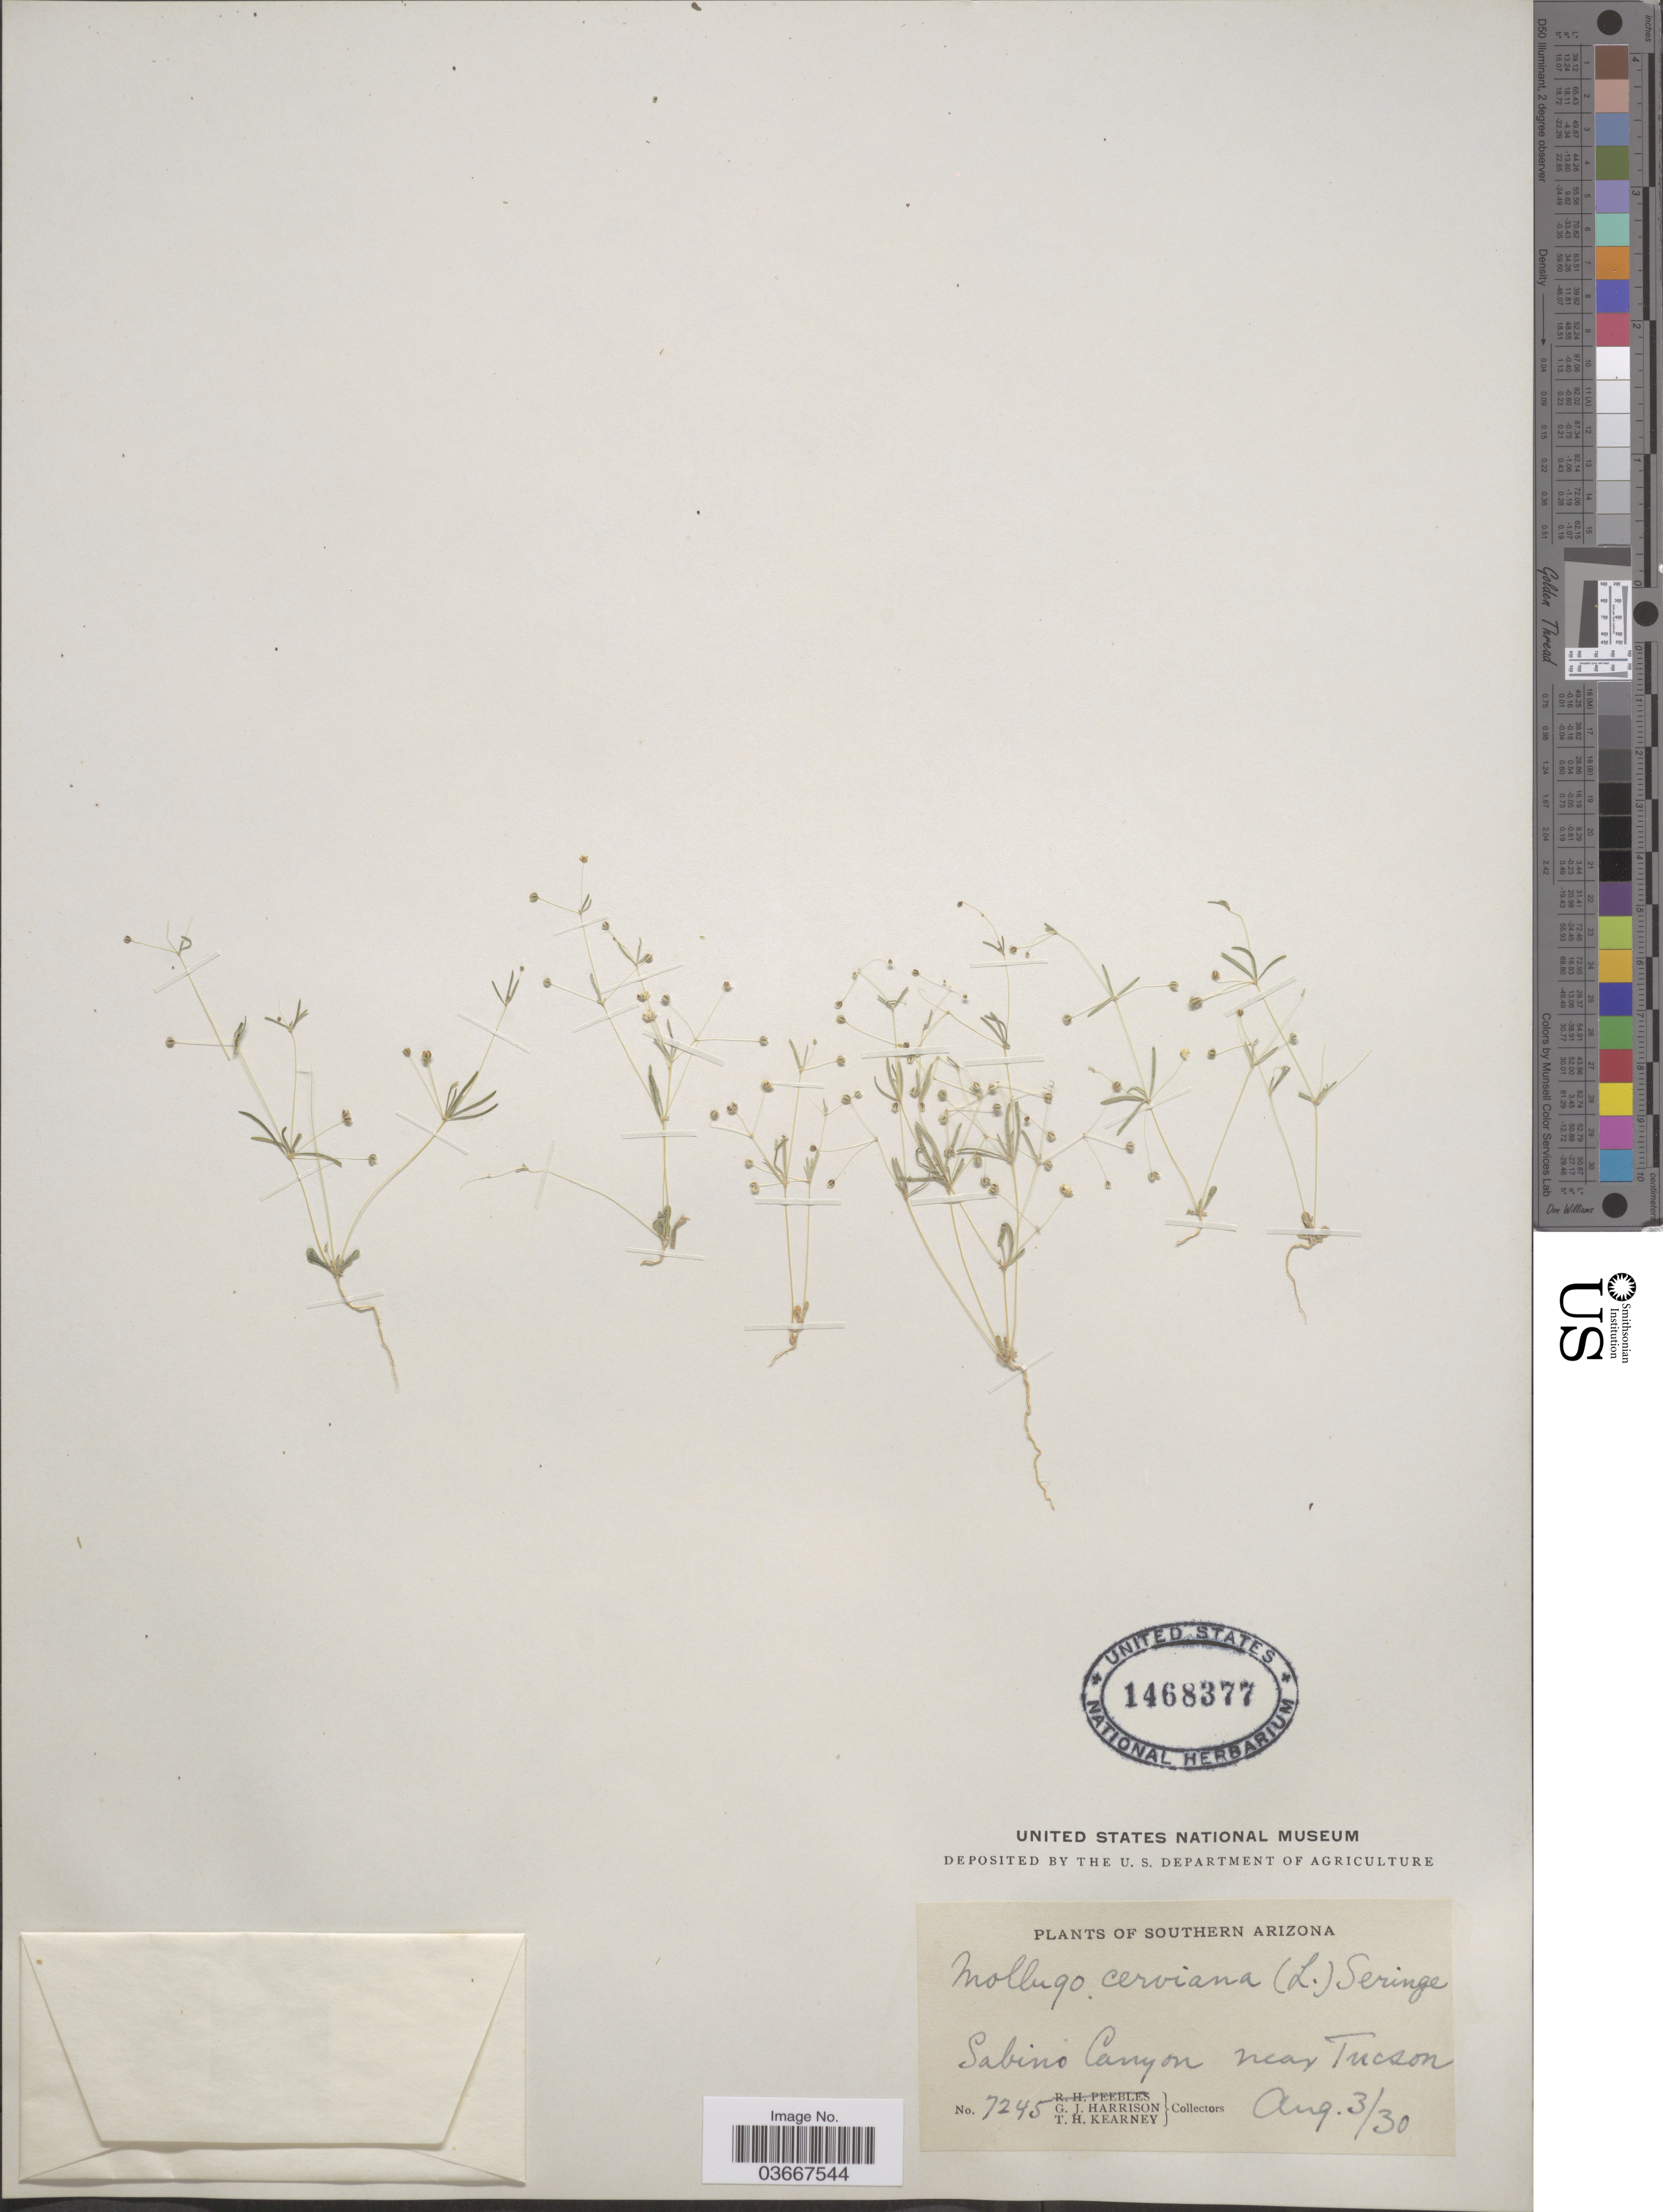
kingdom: Plantae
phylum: Tracheophyta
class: Magnoliopsida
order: Caryophyllales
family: Molluginaceae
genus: Hypertelis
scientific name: Hypertelis umbellata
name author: (Forssk.) Thulin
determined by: Strong, Mark T., (BOT), Smithsonian Institution - National Museum of Natural History (UNITED STATES)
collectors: G. J. Harrison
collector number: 7245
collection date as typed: Transcribed d/m/y: 3/8/30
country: United States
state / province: Arizona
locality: Southern Arizona. Sabino Canyon near Tucson.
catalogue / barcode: US 1468377